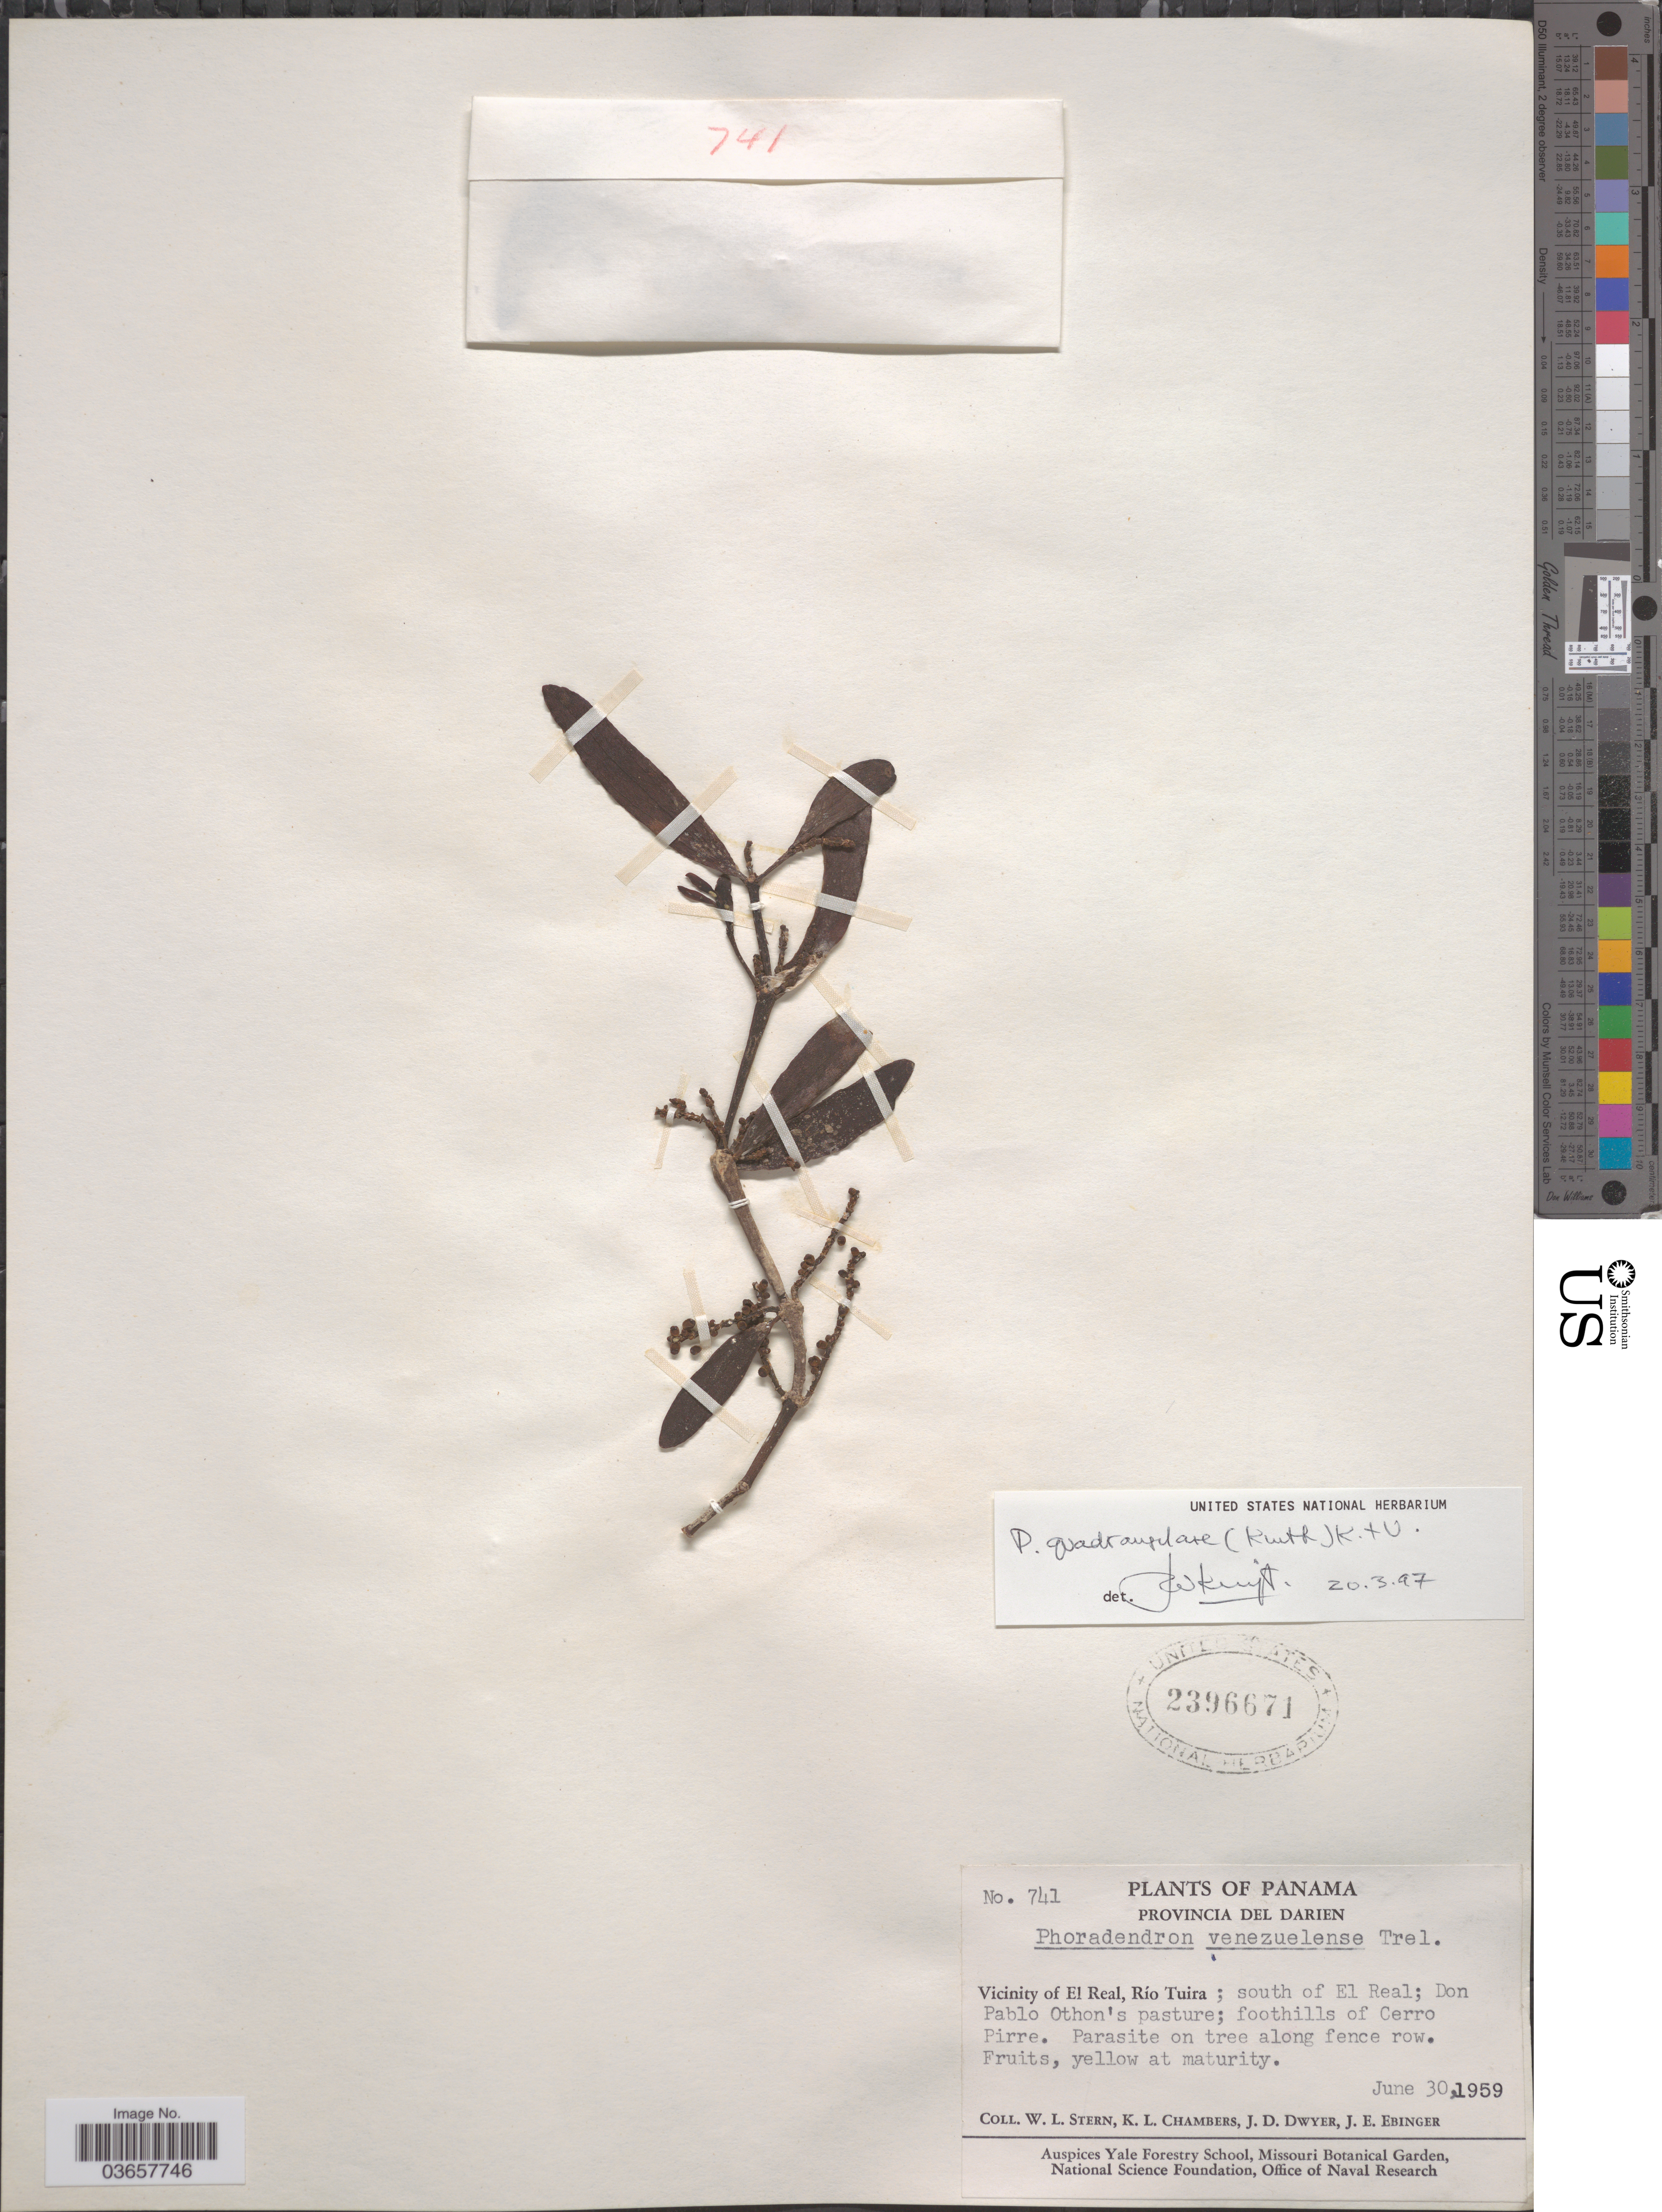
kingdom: Plantae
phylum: Tracheophyta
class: Magnoliopsida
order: Santalales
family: Viscaceae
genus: Phoradendron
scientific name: Phoradendron quadrangulare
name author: (Kunth) Griseb.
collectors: W. L. Stern, K. Chambers, J. D. Dwyer & J. Ebinger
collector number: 741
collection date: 1959-06-30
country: Panama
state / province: Darién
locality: Vicinity of El Real, Río Tuira; south of El Real; Don Pablo Othon's pasture; foothills of Cerro Pirre.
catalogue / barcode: US 2396671